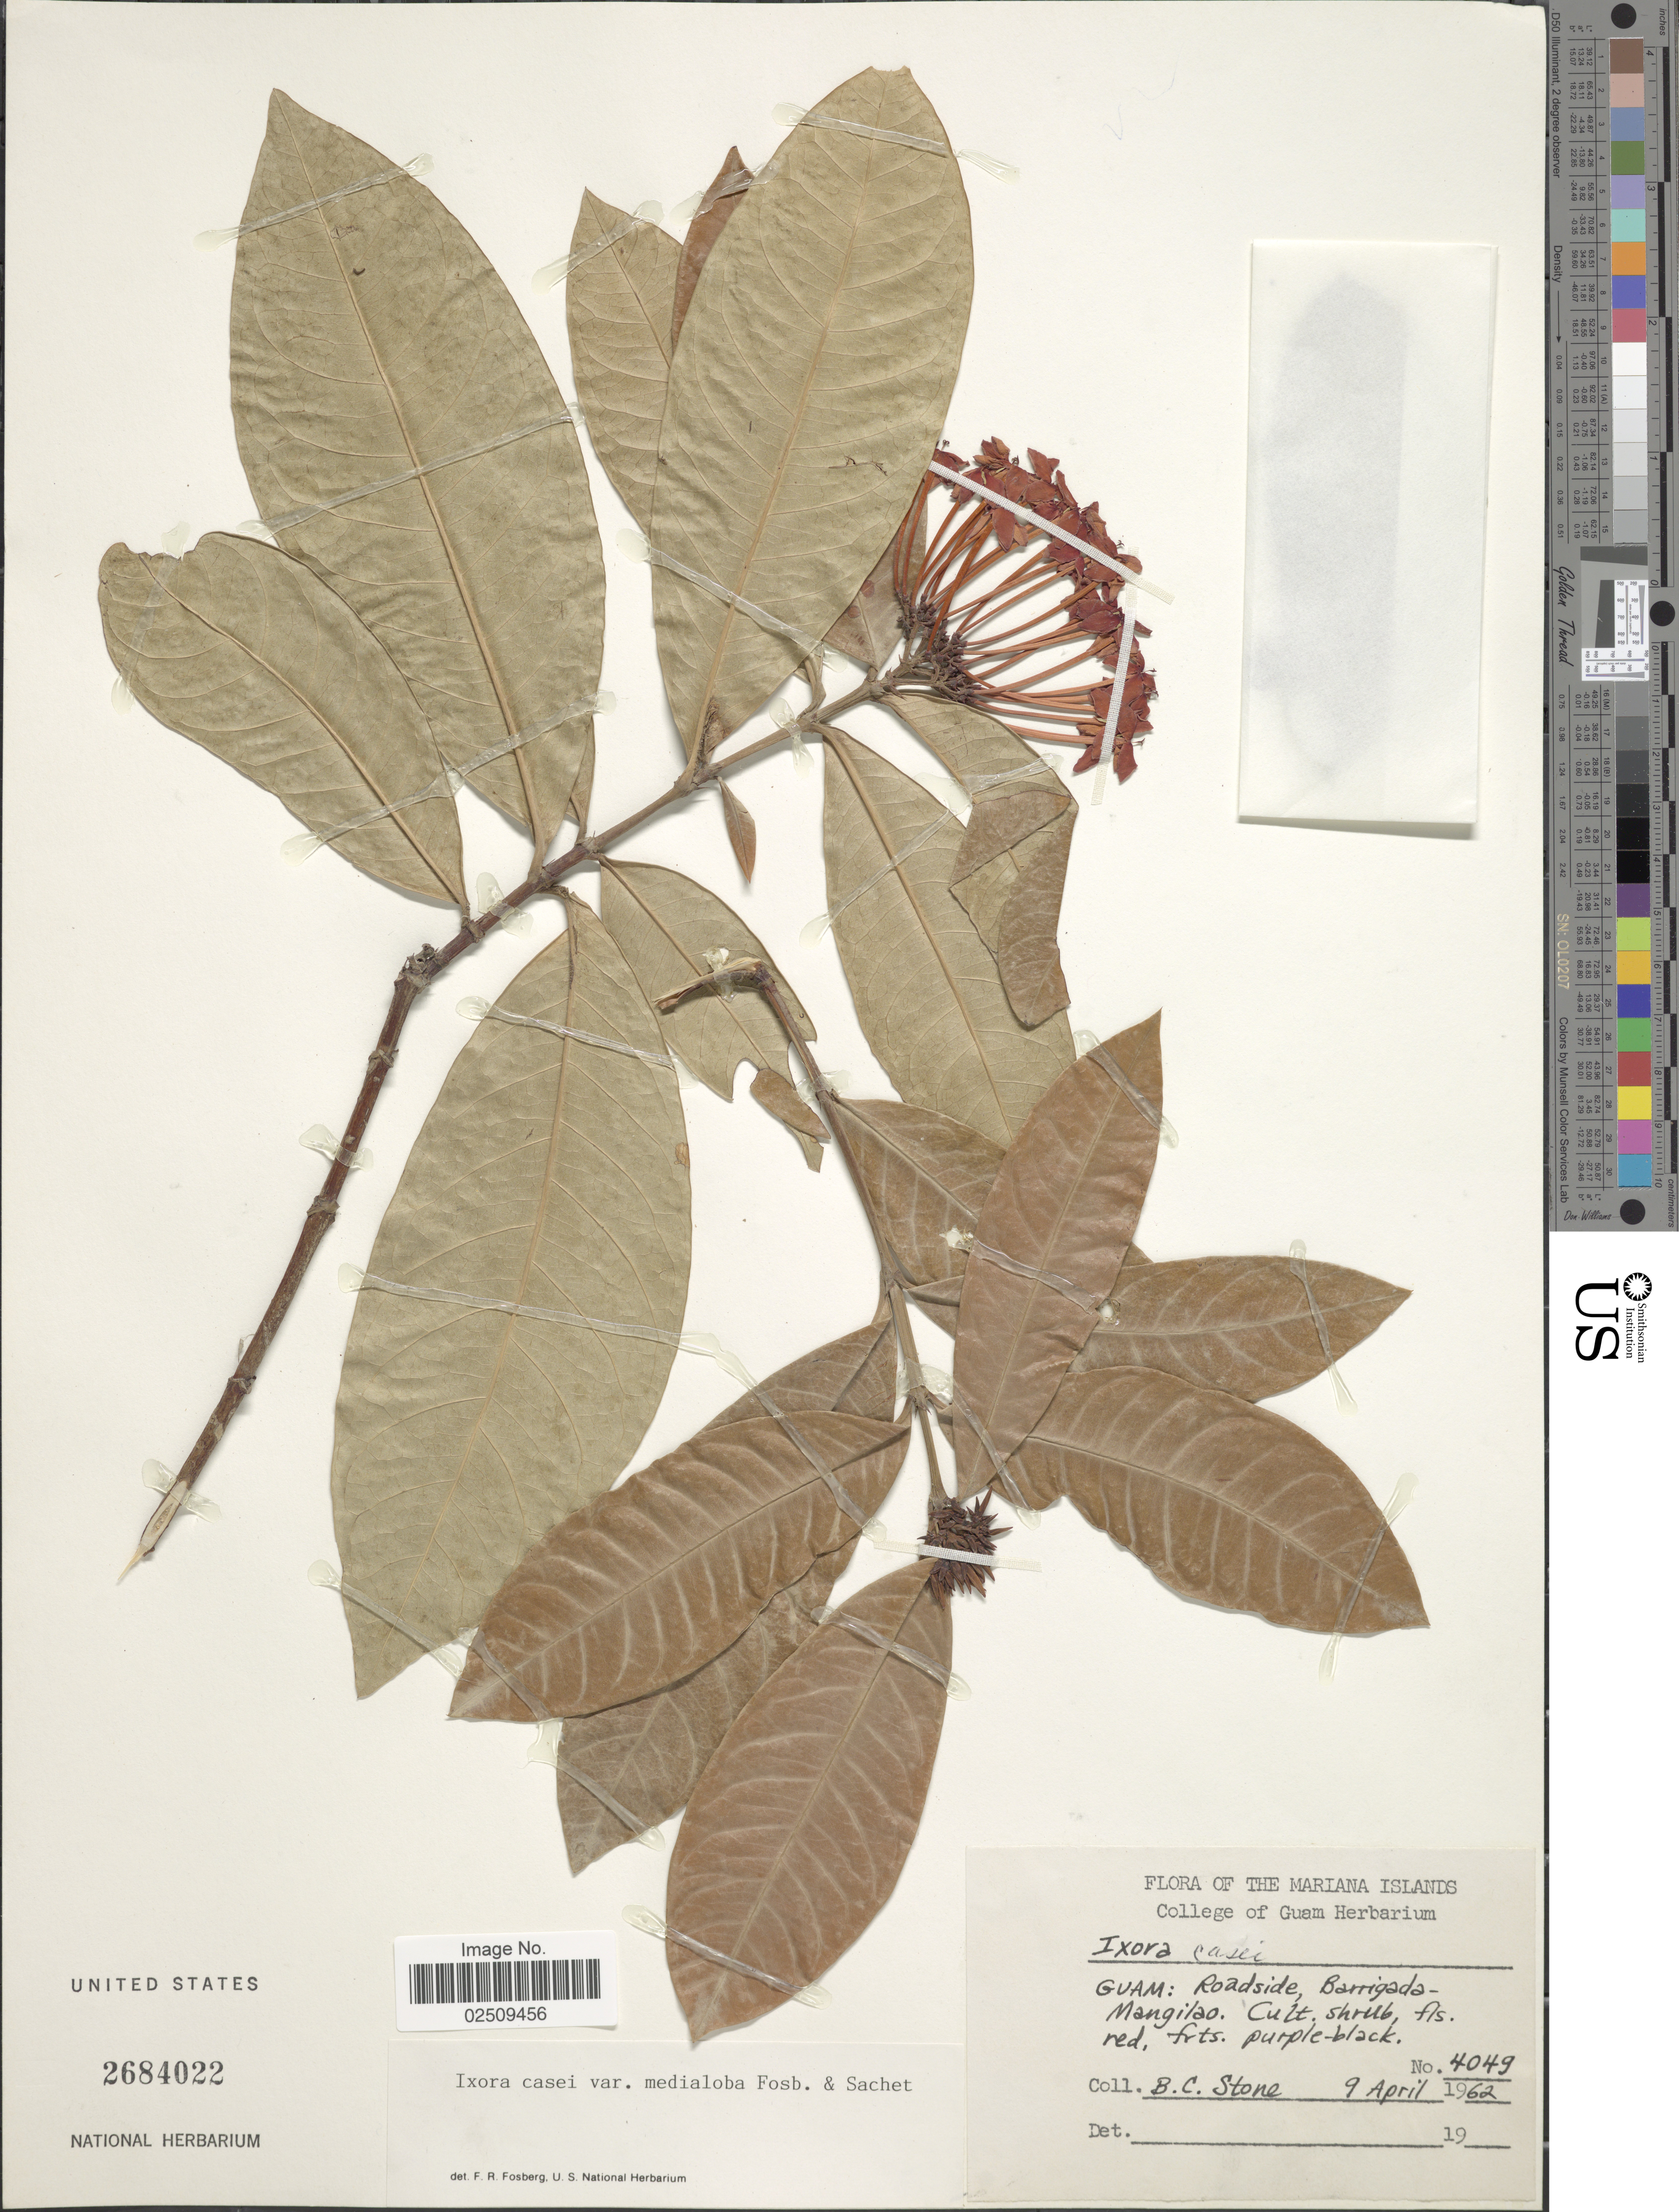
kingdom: Plantae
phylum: Tracheophyta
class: Magnoliopsida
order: Gentianales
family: Rubiaceae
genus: Ixora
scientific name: Ixora casei var. medialoba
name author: Fosberg & Sachet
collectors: B. C. Stone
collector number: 4049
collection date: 1962-04-09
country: Guam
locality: The Mariana Islands, Roadside, Barrigada-Mangilao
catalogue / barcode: US 2684022